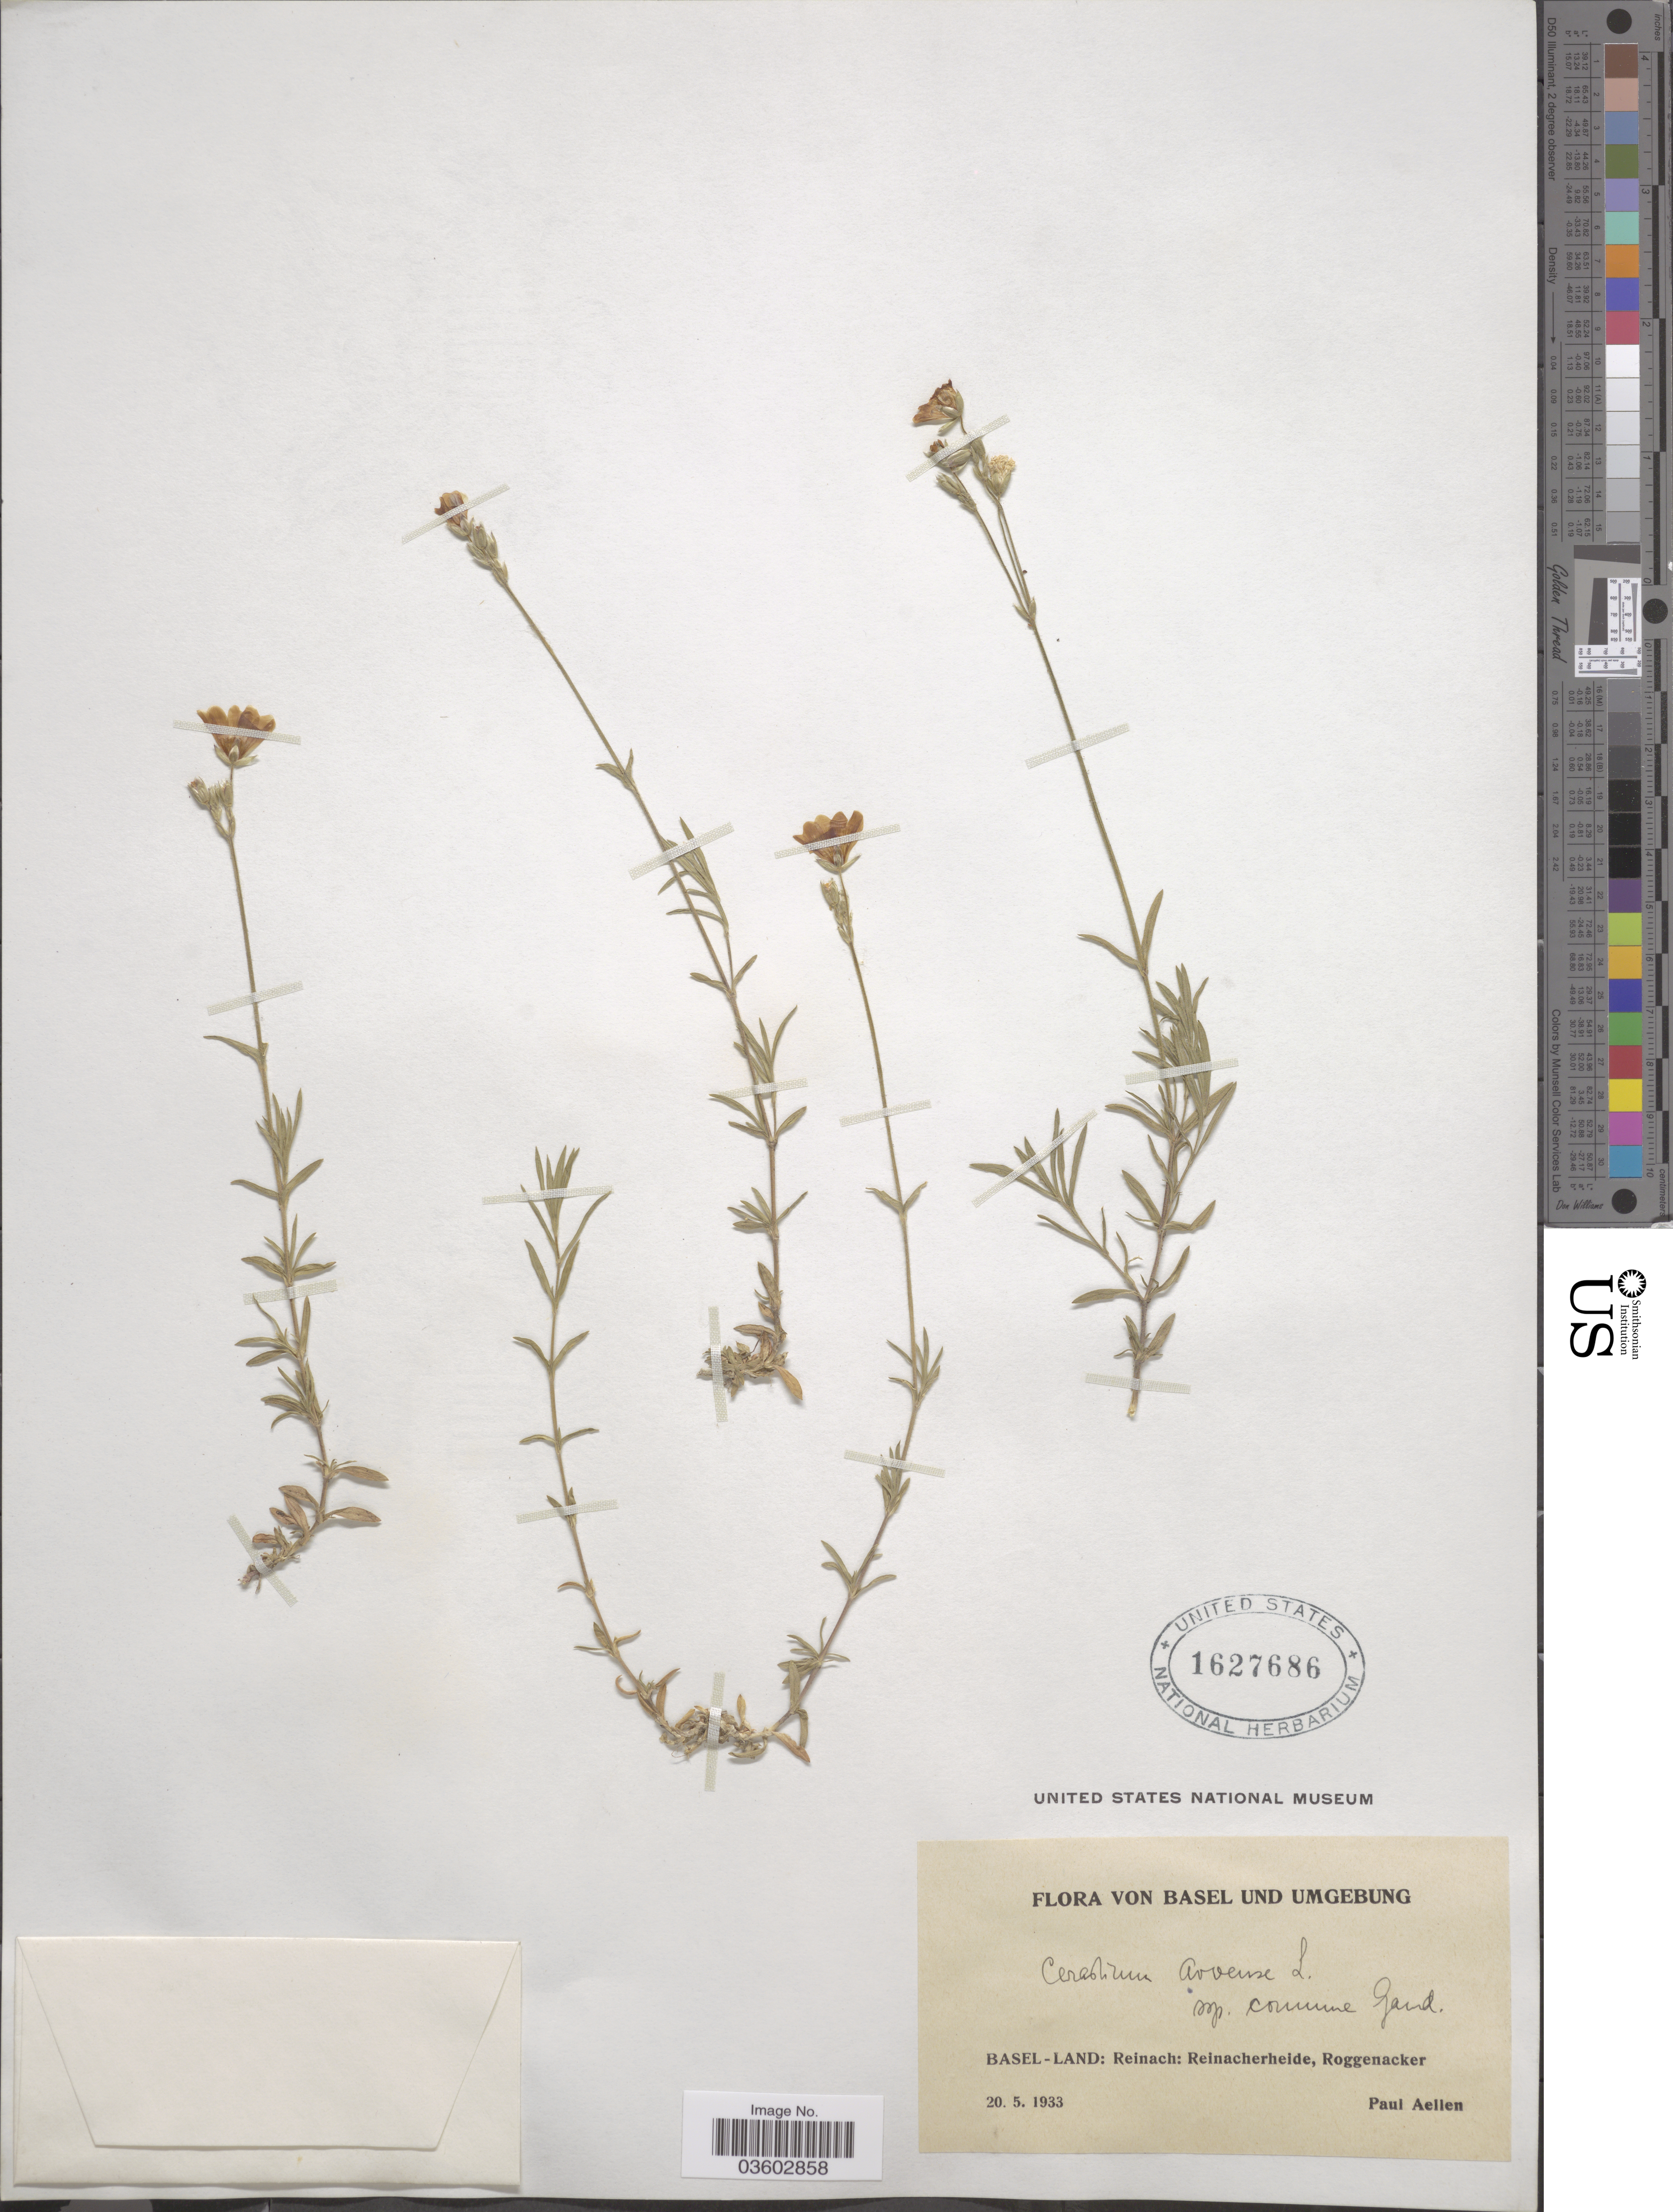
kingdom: Plantae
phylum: Tracheophyta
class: Magnoliopsida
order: Caryophyllales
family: Caryophyllaceae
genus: Cerastium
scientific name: Cerastium arvense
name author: L.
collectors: P. Aellen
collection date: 1933-05-20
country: Switzerland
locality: Basel und Umgebung. Basel-land: Reinach: Reinacherheide, Roggenacker.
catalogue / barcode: US 1627686